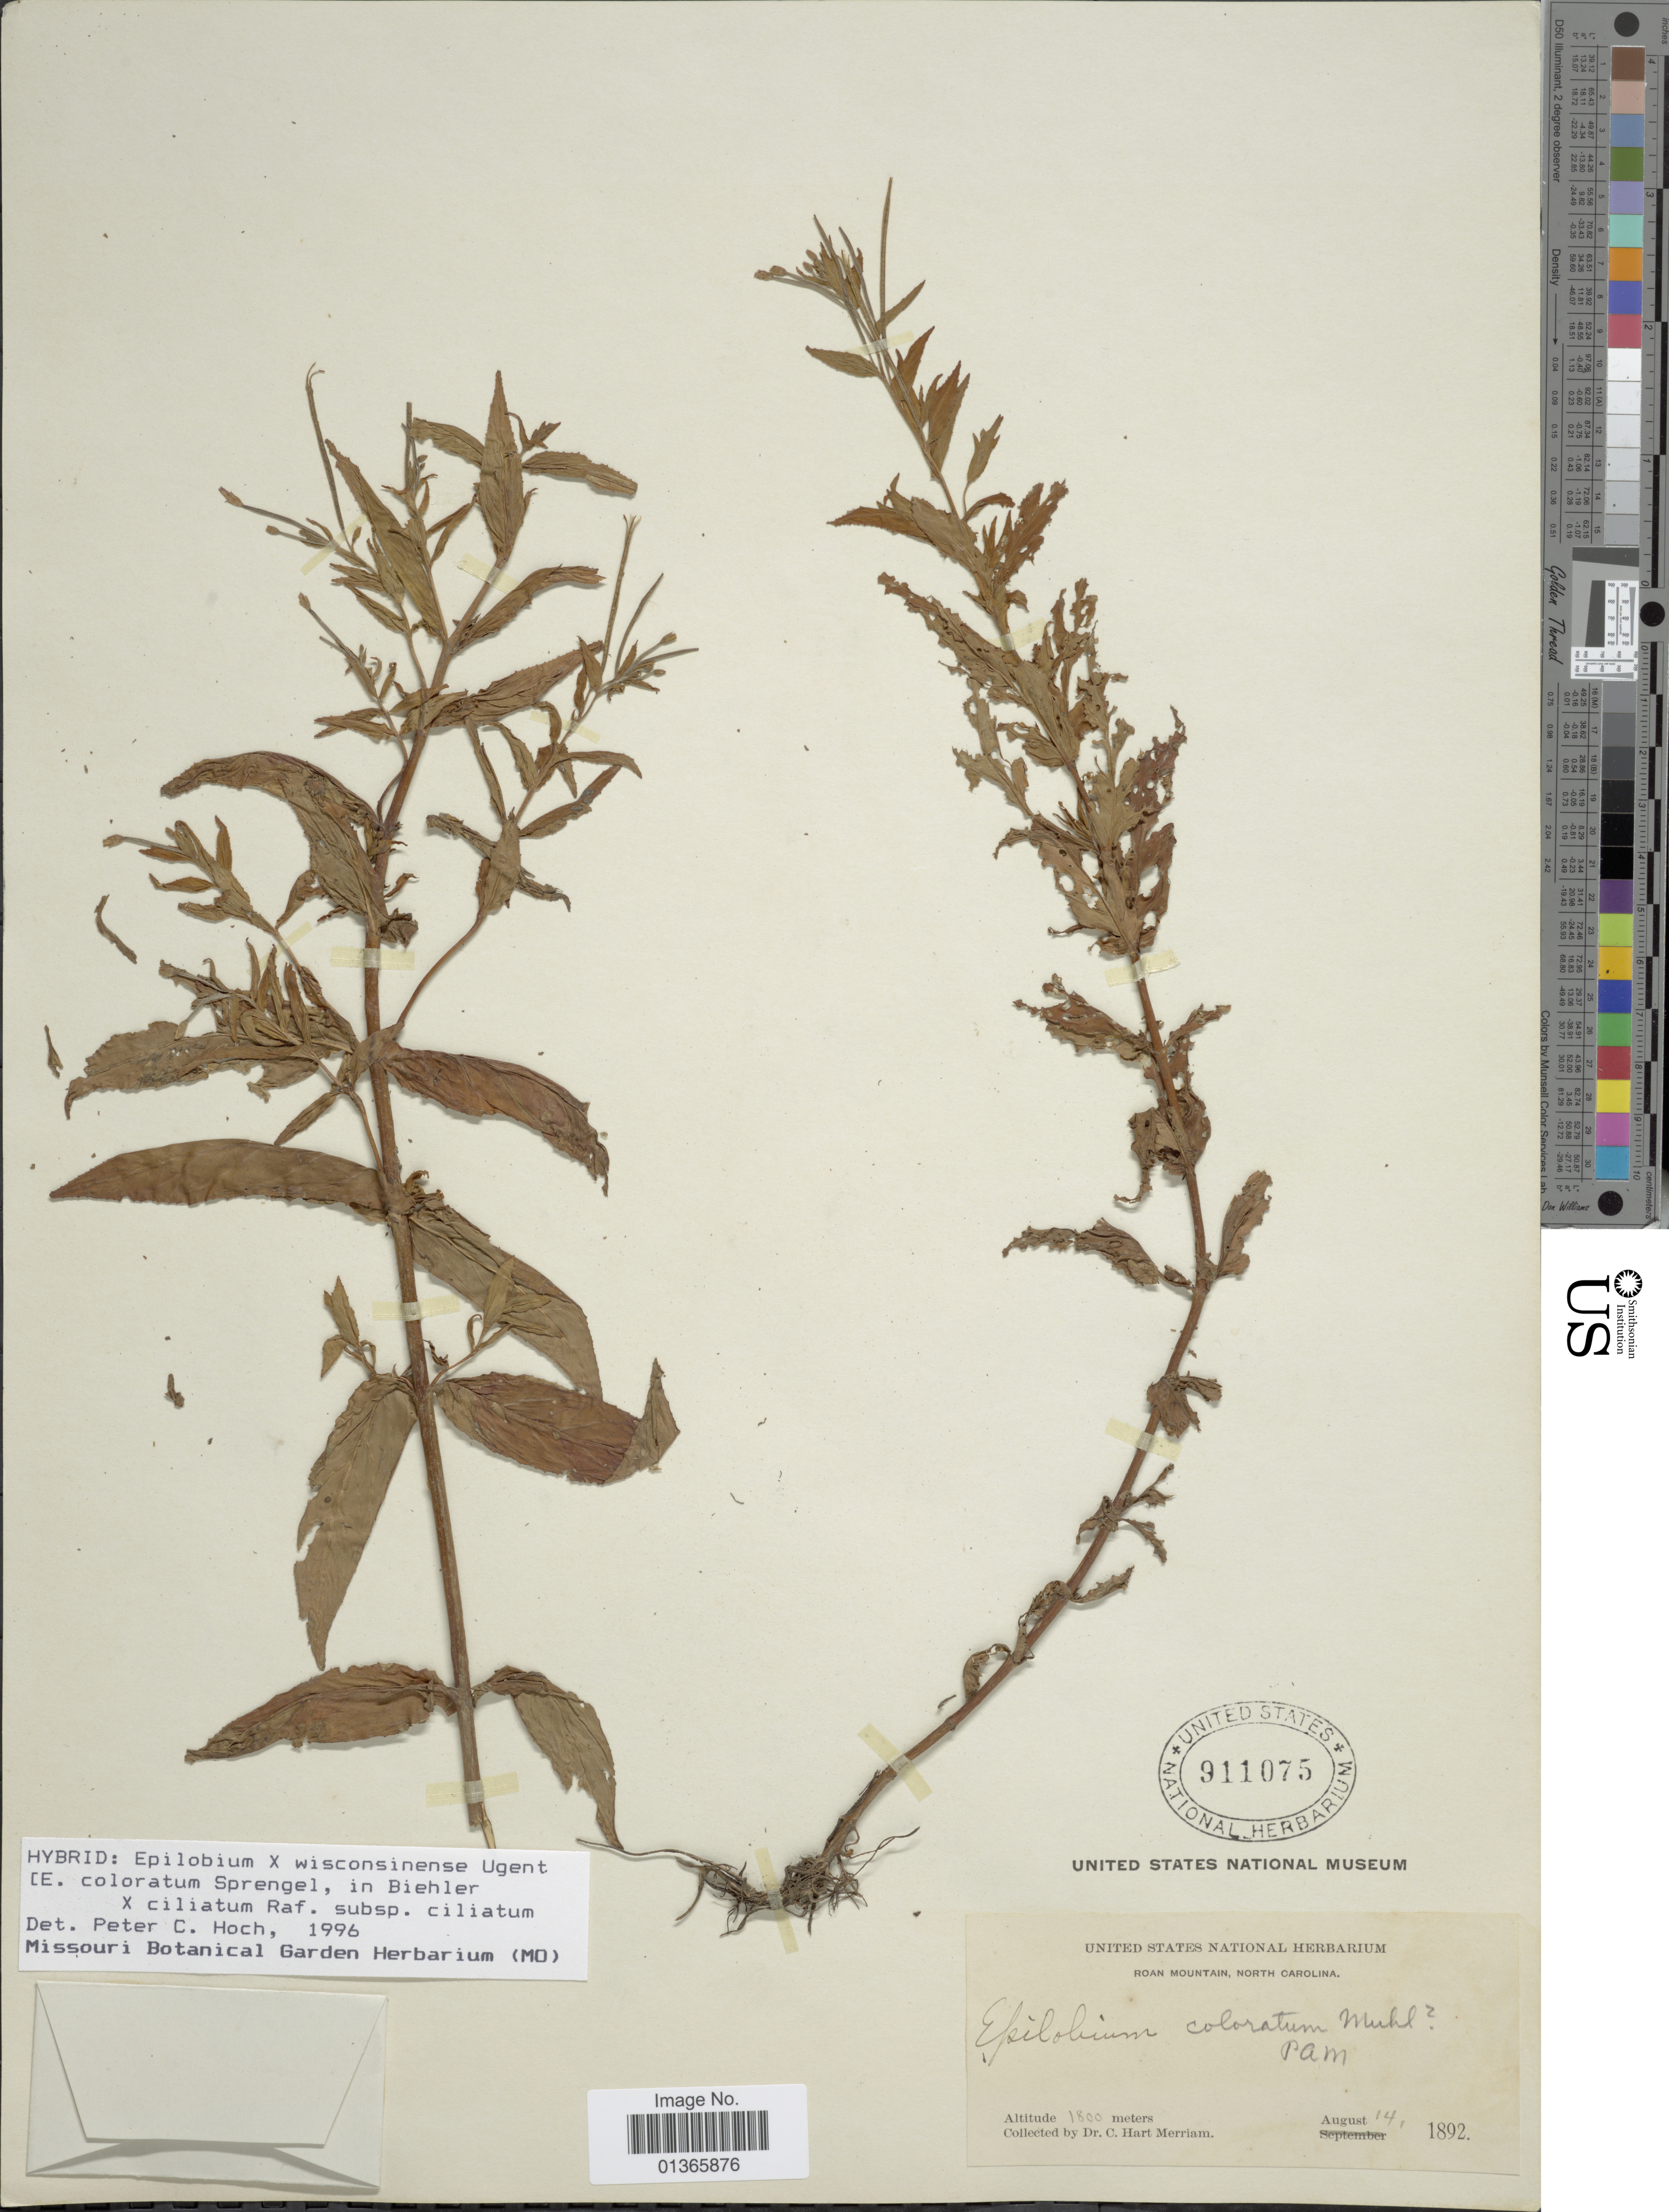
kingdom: Plantae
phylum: Tracheophyta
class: Magnoliopsida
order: Myrtales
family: Onagraceae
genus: Epilobium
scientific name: Epilobium x wisconsinense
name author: Ugent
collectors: C. Merriam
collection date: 1892-08-14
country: United States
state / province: North Carolina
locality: Roan Mountain.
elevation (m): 1800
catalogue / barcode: US 911075